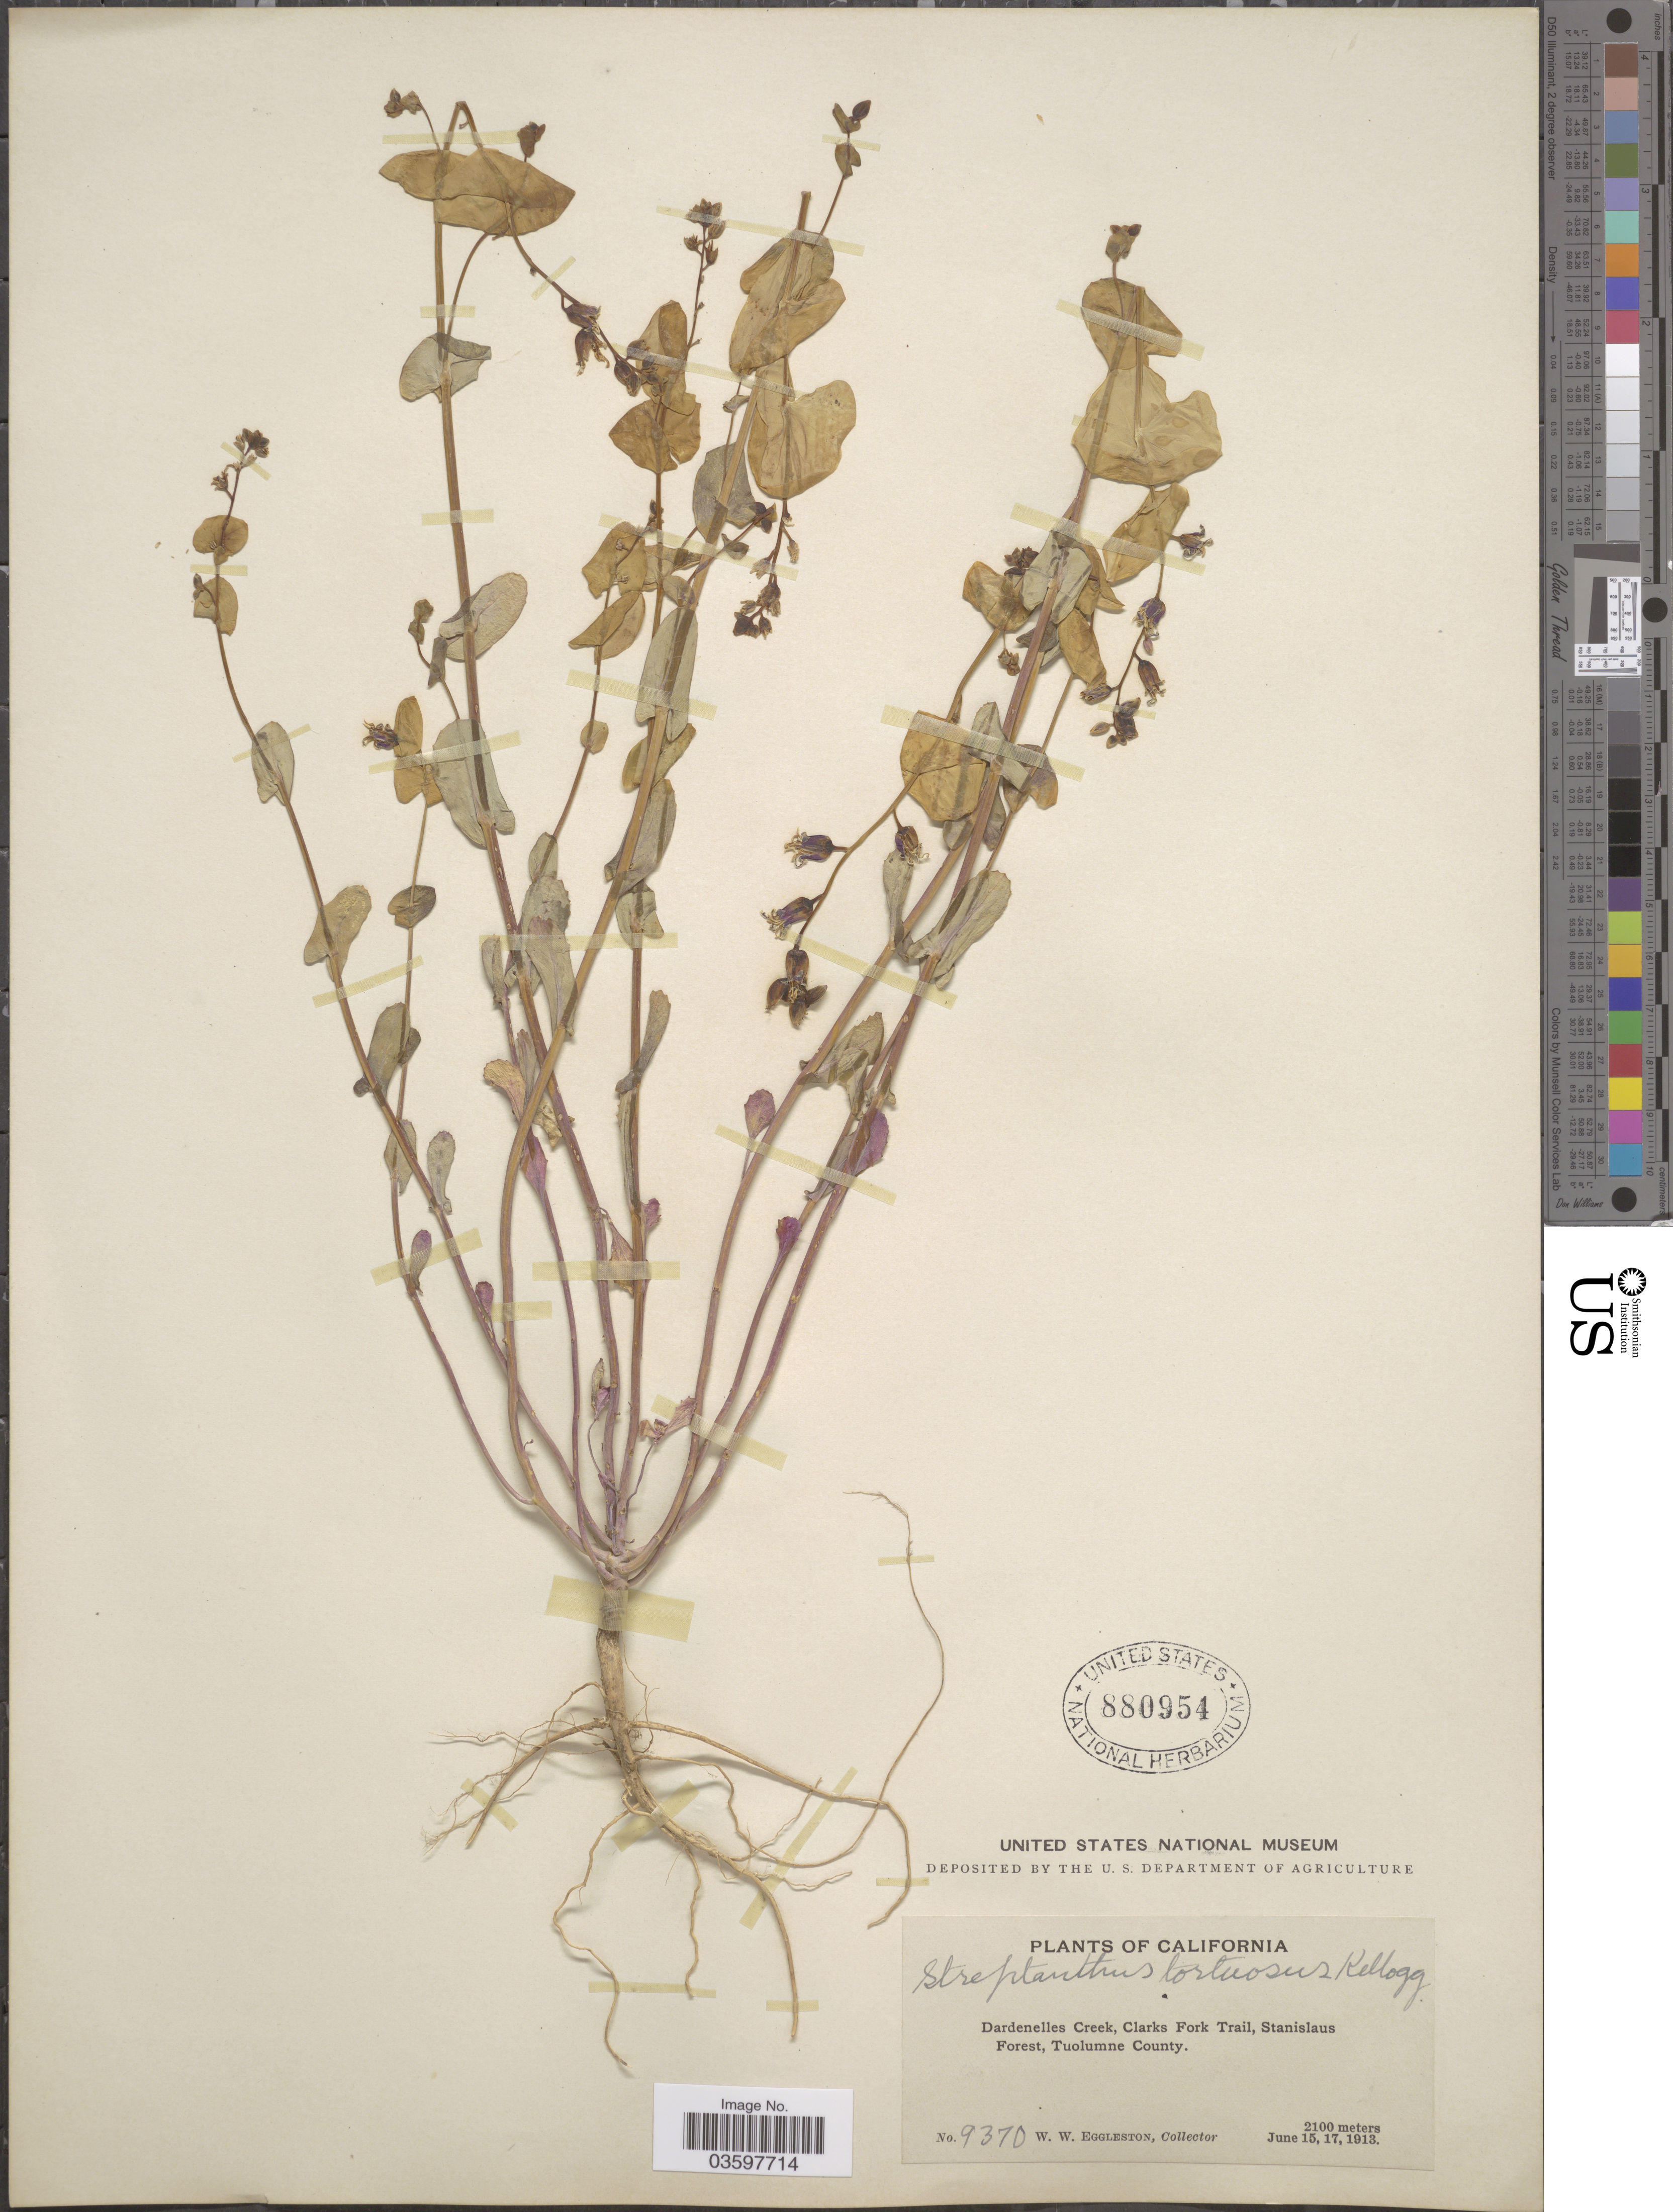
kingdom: Plantae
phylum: Tracheophyta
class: Magnoliopsida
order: Brassicales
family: Brassicaceae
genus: Streptanthus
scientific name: Streptanthus tortuosus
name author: Kellogg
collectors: W. W. Eggleston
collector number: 9370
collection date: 1913-06-15/1913-06-17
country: United States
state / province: California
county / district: Tuolumne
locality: Dardenelles Creek, Clarks Fork Trail, Stanislaus Forest, Tuolumne County.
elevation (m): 2100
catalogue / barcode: US 880954